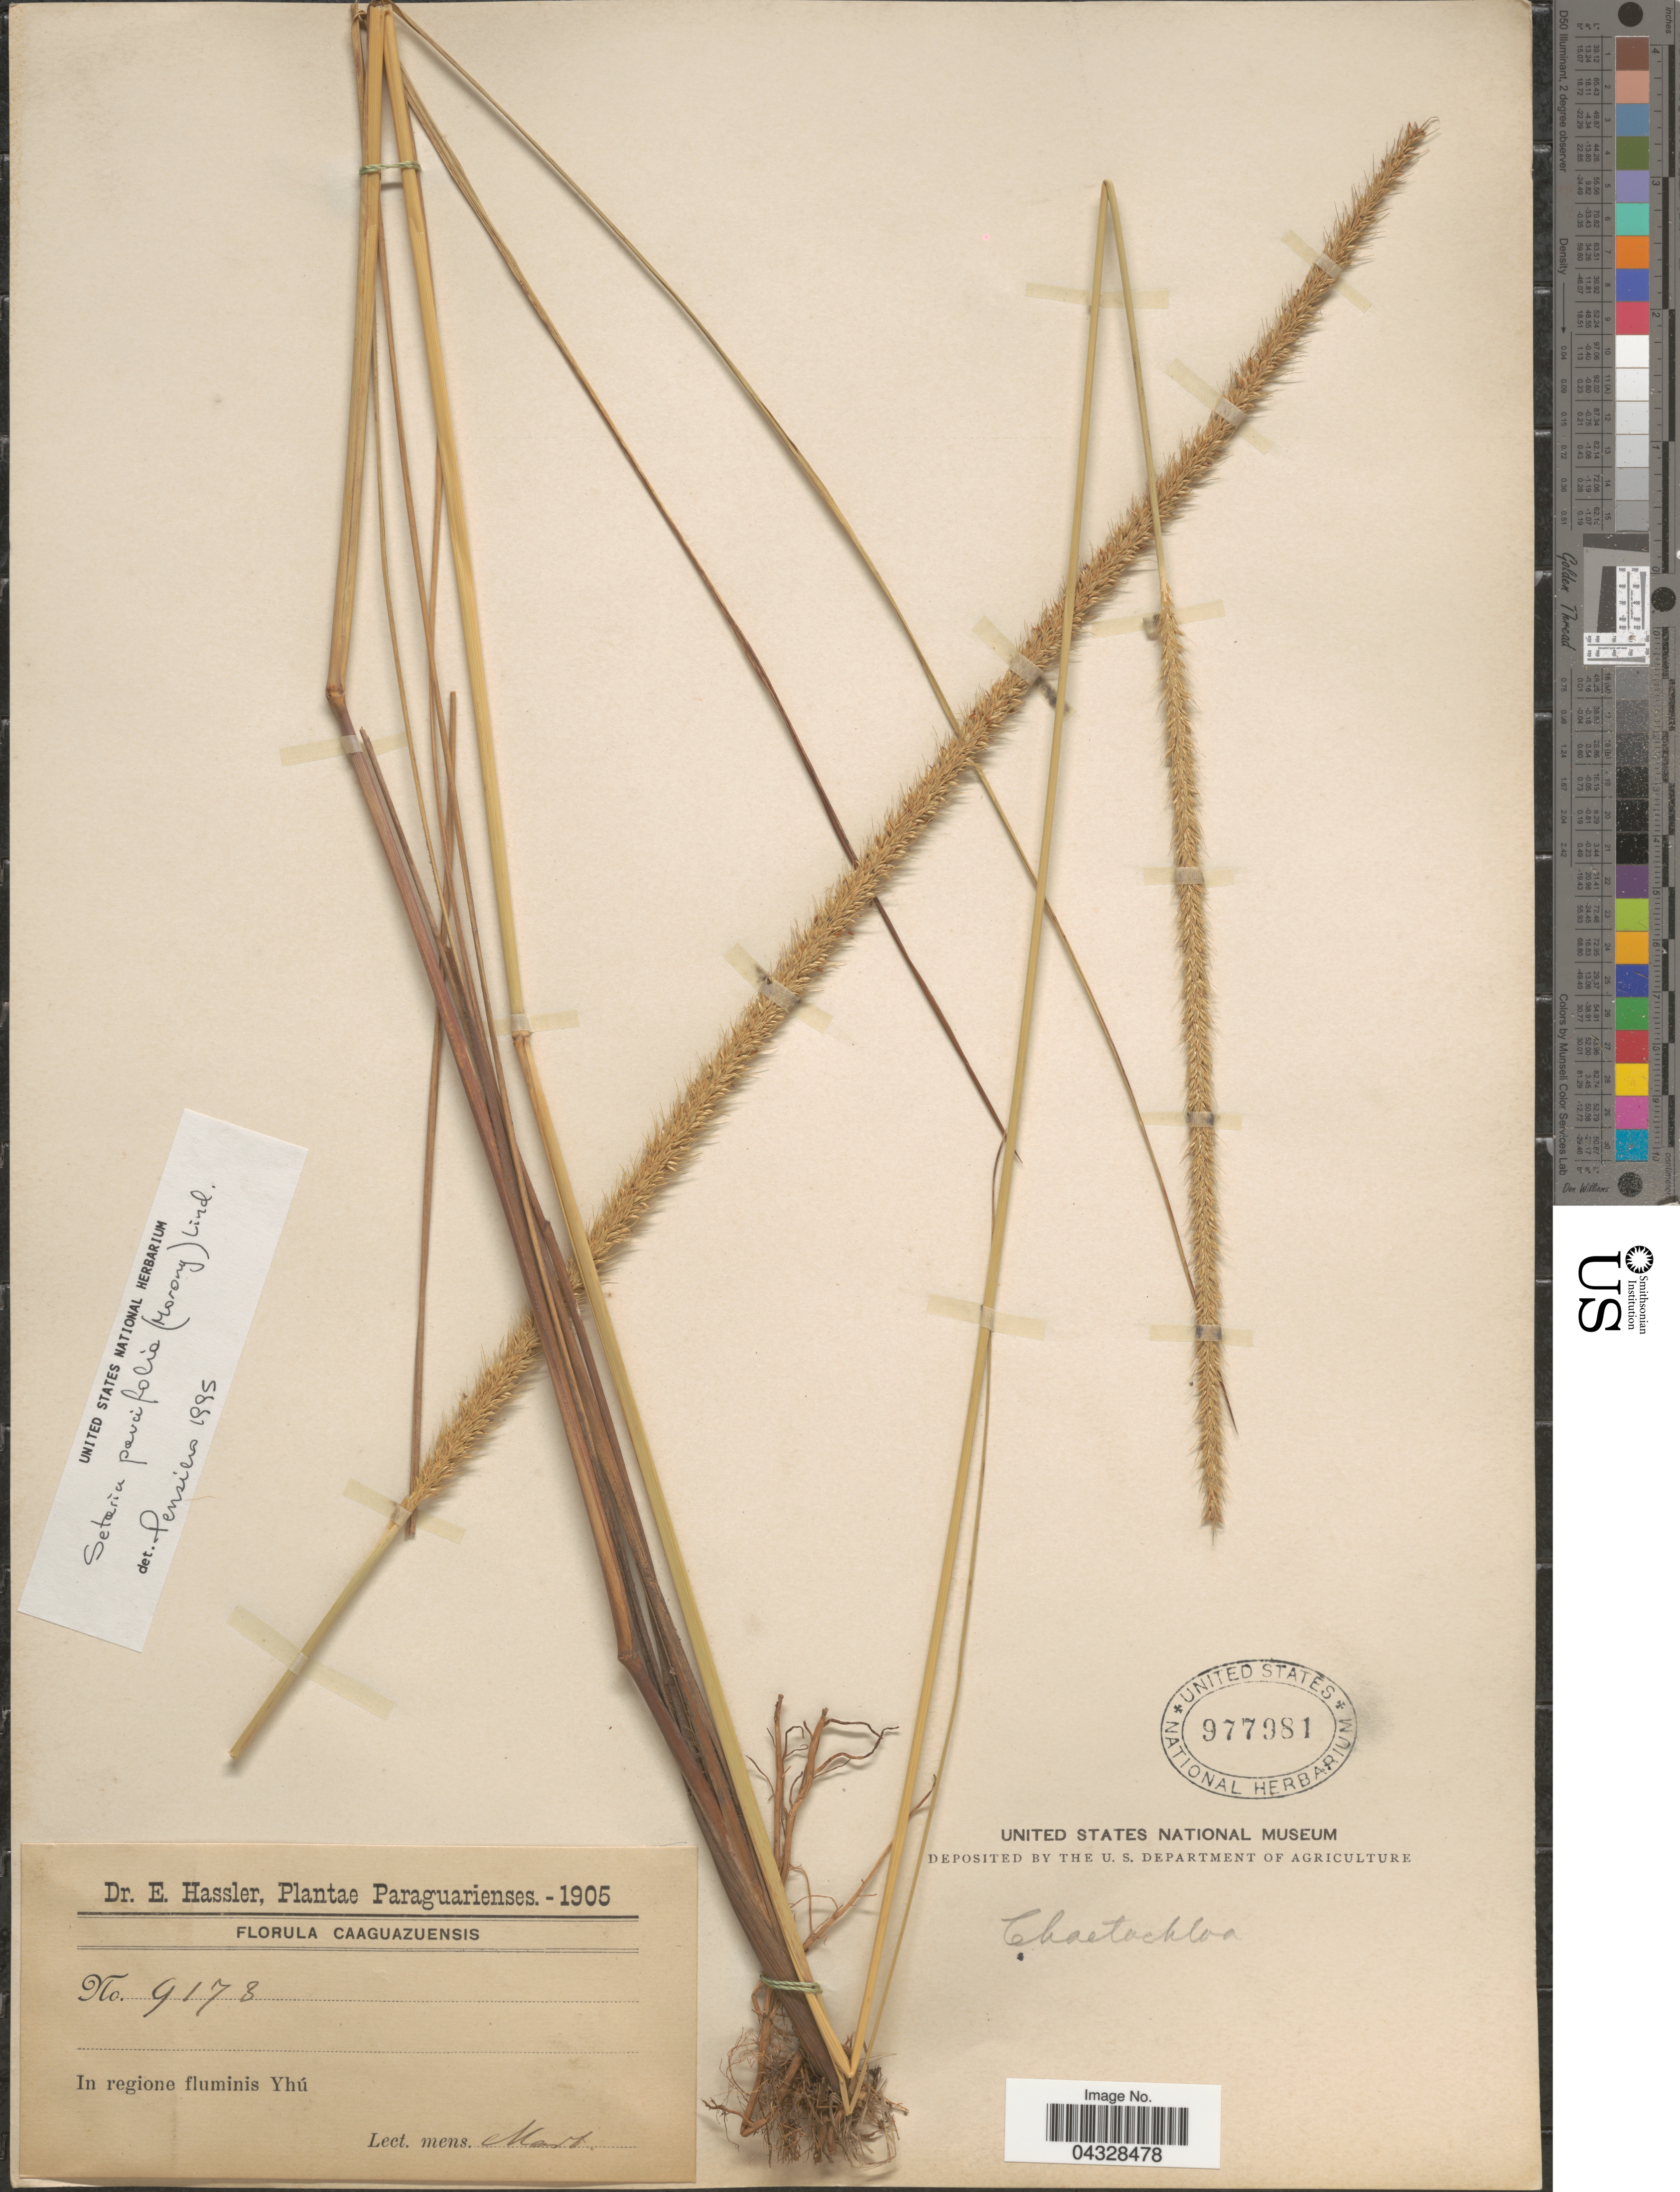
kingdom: Plantae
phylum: Tracheophyta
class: Liliopsida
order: Poales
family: Poaceae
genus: Setaria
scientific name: Setaria paucifolia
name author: (Morong) Lindm.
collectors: E. Hassler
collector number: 9178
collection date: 1905-03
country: Paraguay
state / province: Caaguazu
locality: Caaguazuensis. In regione fluminis Yhú.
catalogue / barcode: US 977981